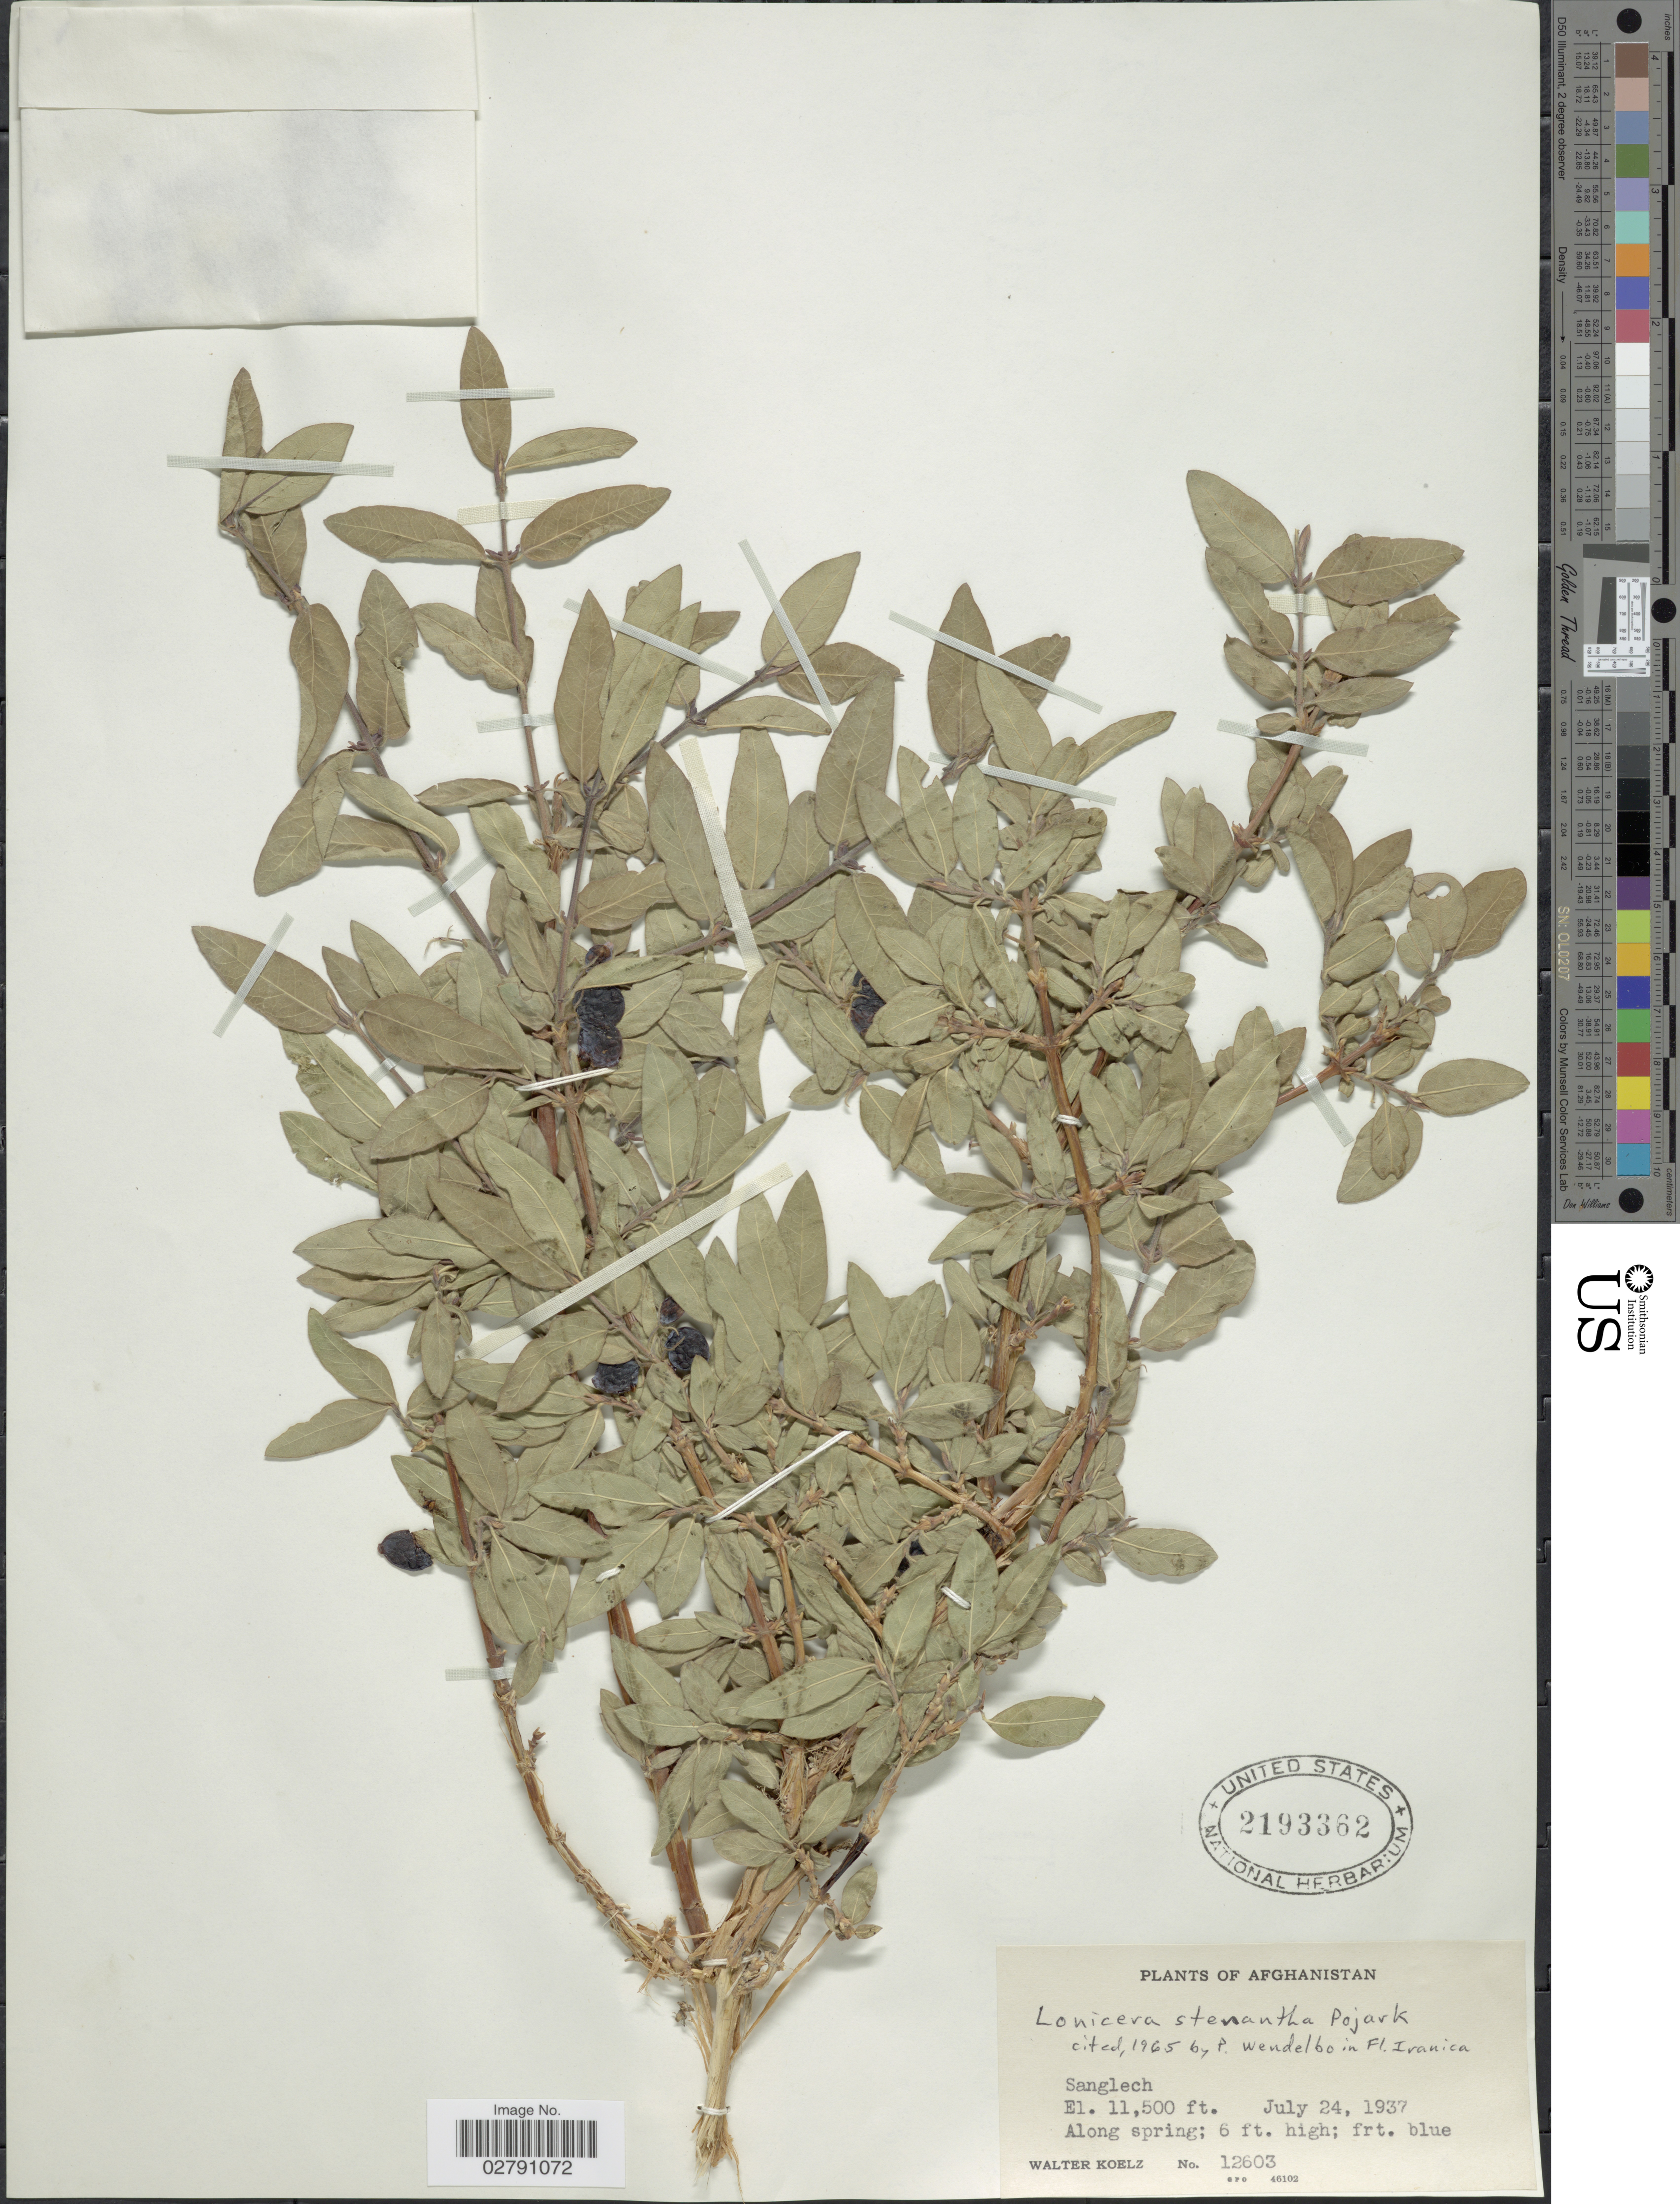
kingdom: Plantae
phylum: Tracheophyta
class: Magnoliopsida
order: Dipsacales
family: Caprifoliaceae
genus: Lonicera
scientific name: Lonicera stenantha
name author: Pojark.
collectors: W. N. Koelz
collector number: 12603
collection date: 1937-07-24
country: Afghanistan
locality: Sanglech.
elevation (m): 3505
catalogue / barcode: US 2193362